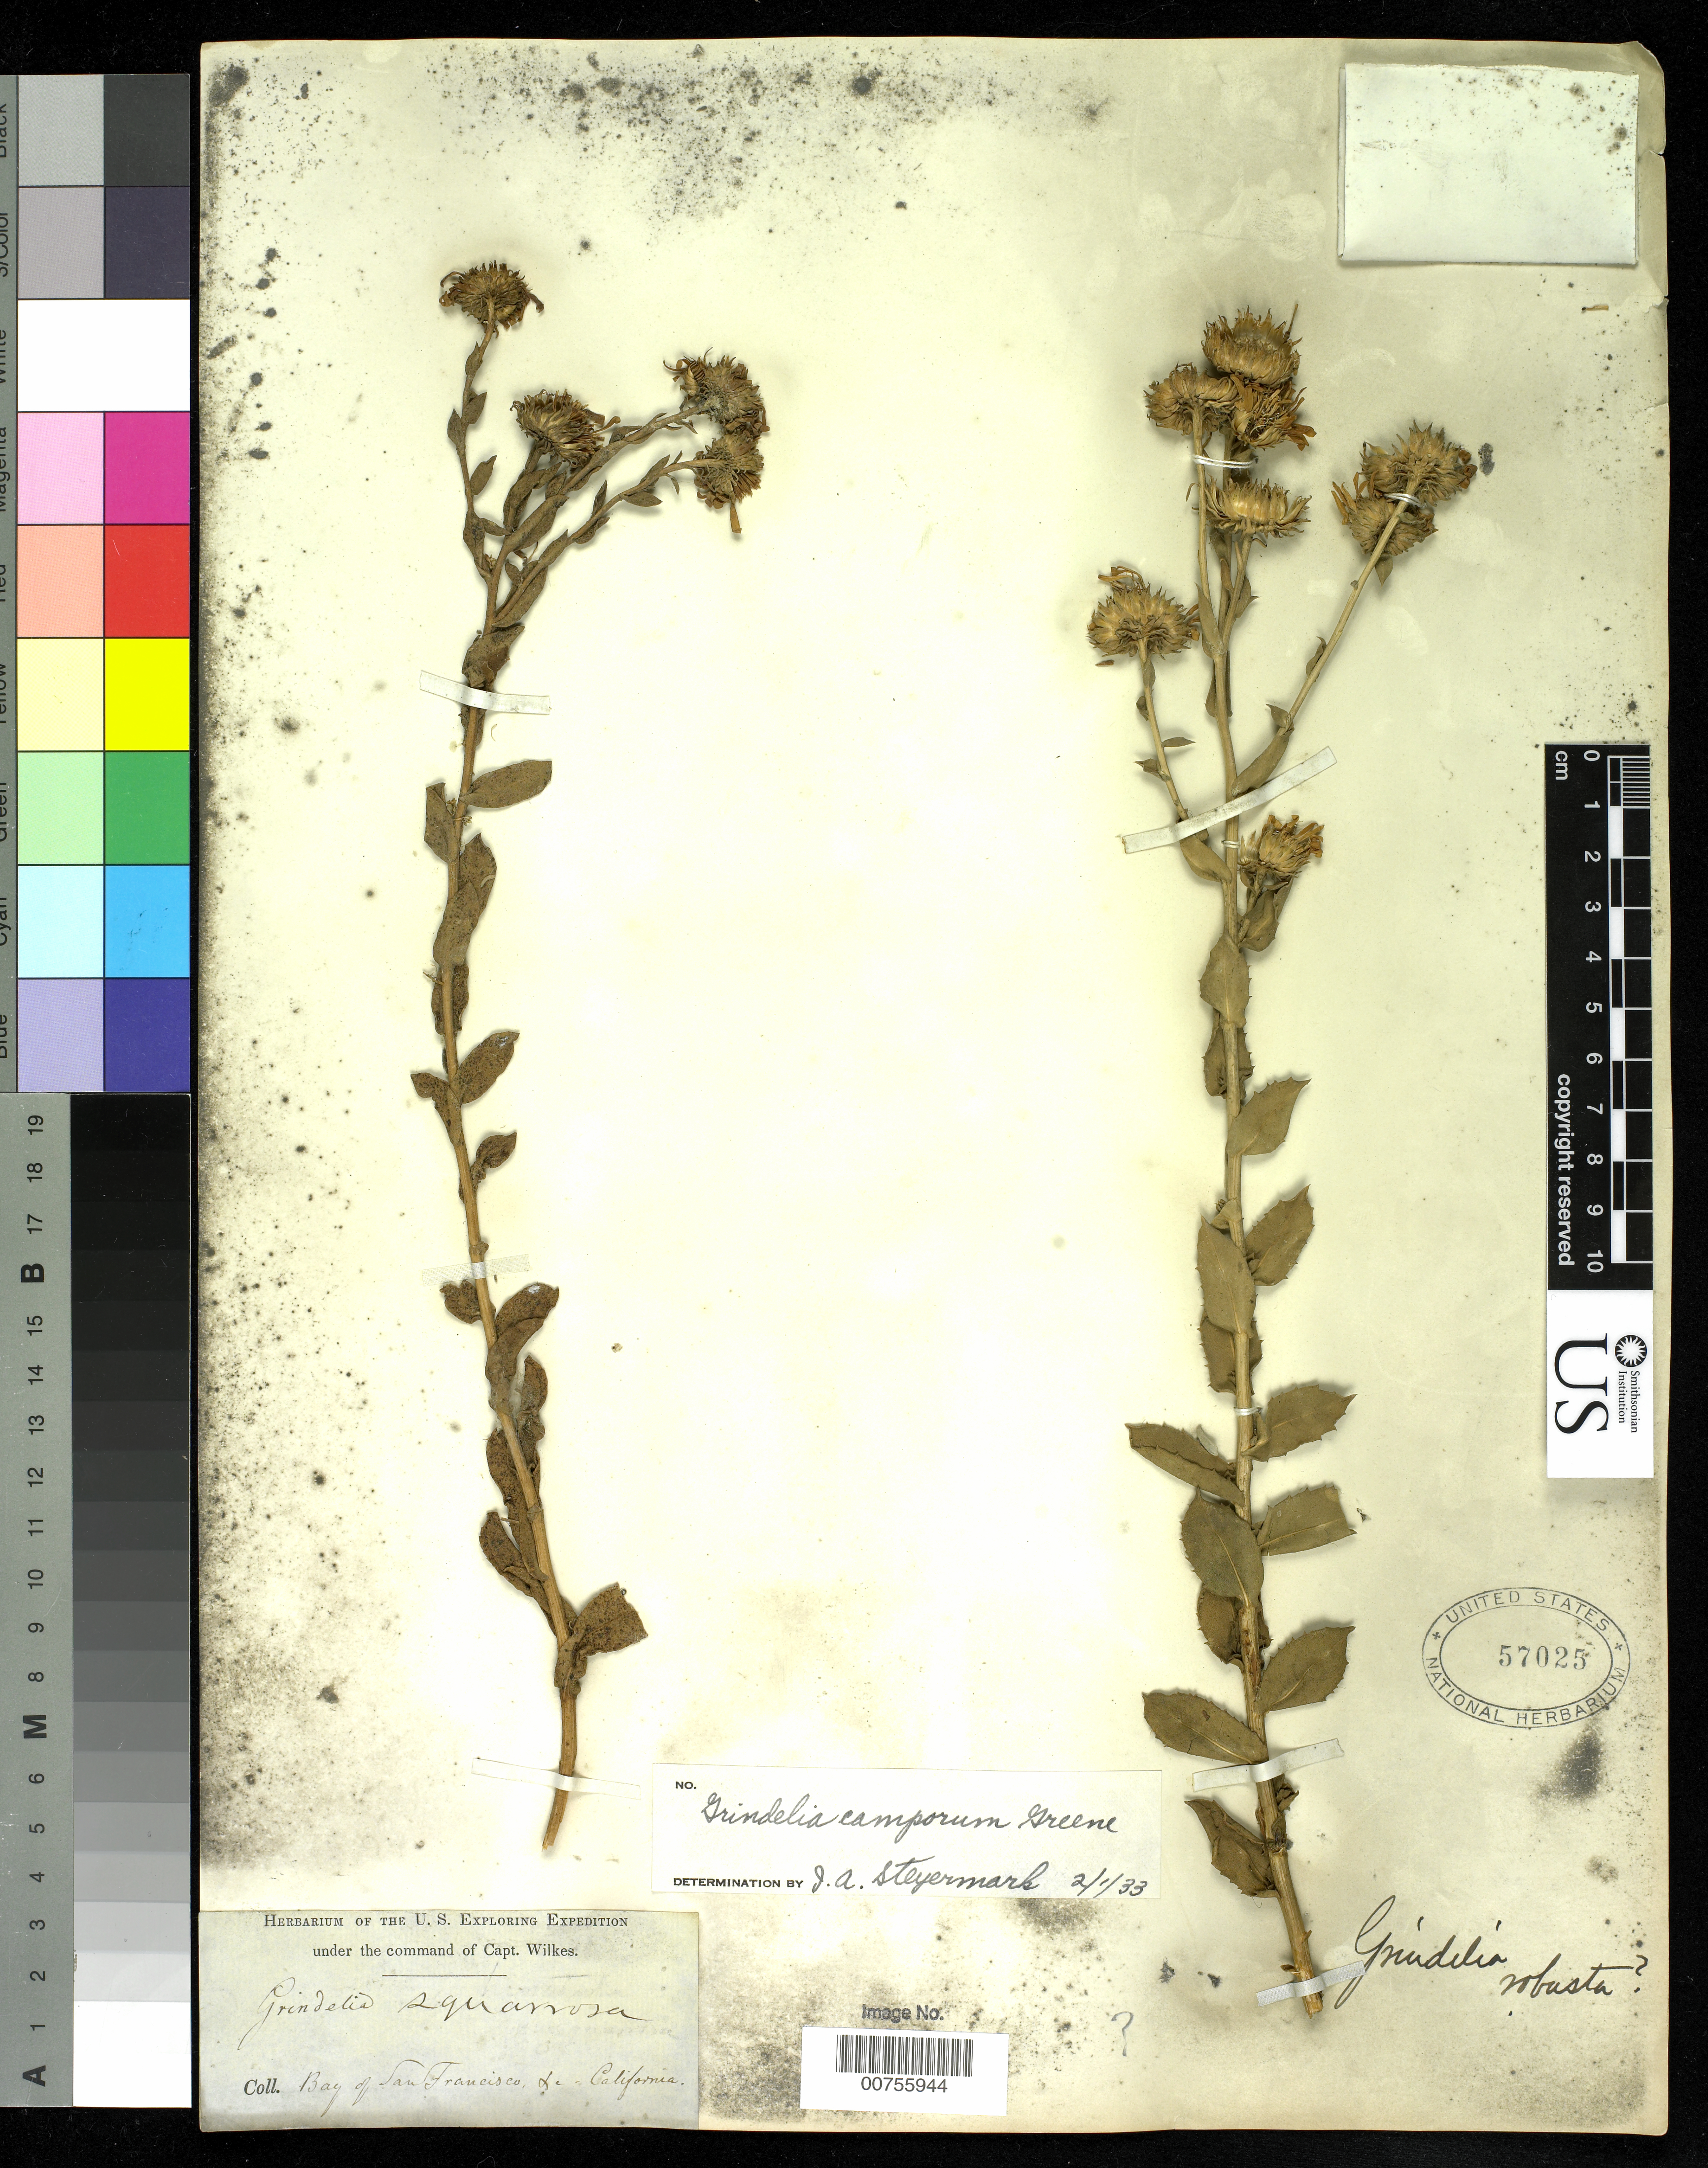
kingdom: Plantae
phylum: Tracheophyta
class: Magnoliopsida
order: Asterales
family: Asteraceae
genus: Grindelia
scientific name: Grindelia camporum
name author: Greene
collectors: Wilkes Explor. Exped.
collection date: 1838/1842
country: United States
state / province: California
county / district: San Francisco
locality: Bay of San Francisco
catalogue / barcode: US 57025